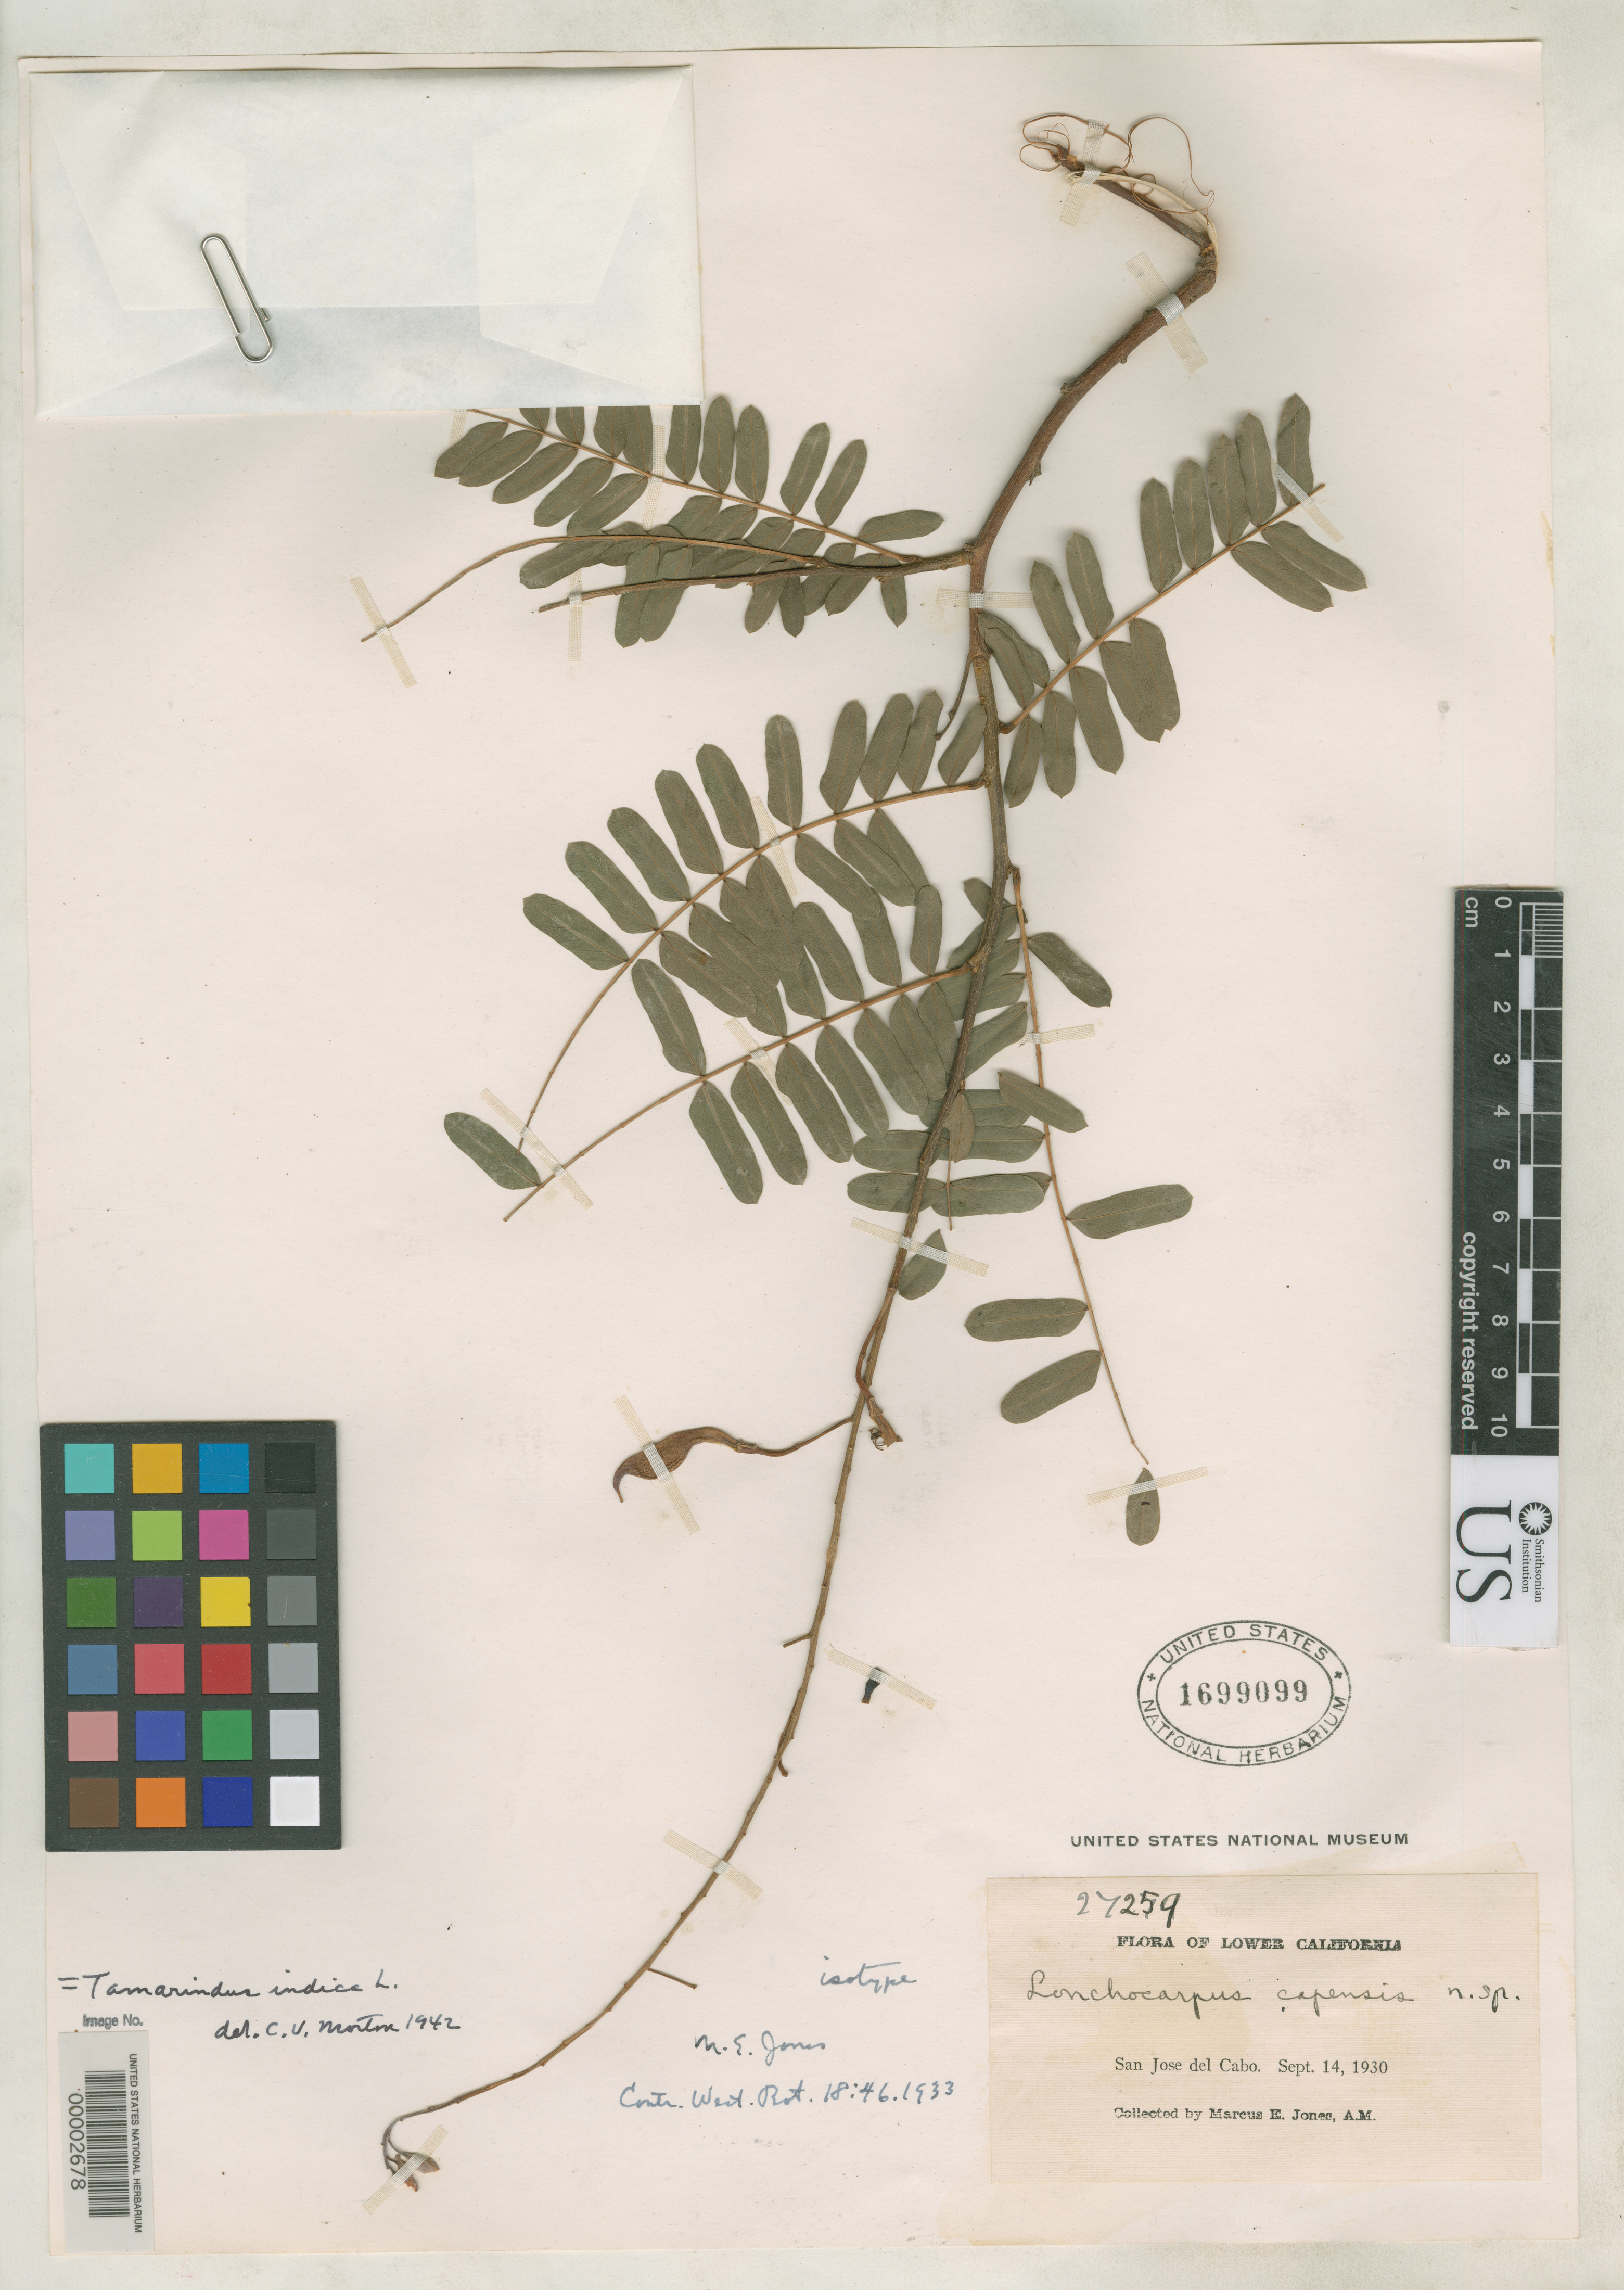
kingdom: Plantae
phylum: Tracheophyta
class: Magnoliopsida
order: Fabales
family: Fabaceae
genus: Lonchocarpus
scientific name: Lonchocarpus capensis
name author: M.E. Jones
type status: Isotype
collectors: M. E. Jones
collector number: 27259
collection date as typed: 14 Sep 1930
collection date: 1930-09-14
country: Mexico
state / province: Baja California Sur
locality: San José del Cabo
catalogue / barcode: US 1699099